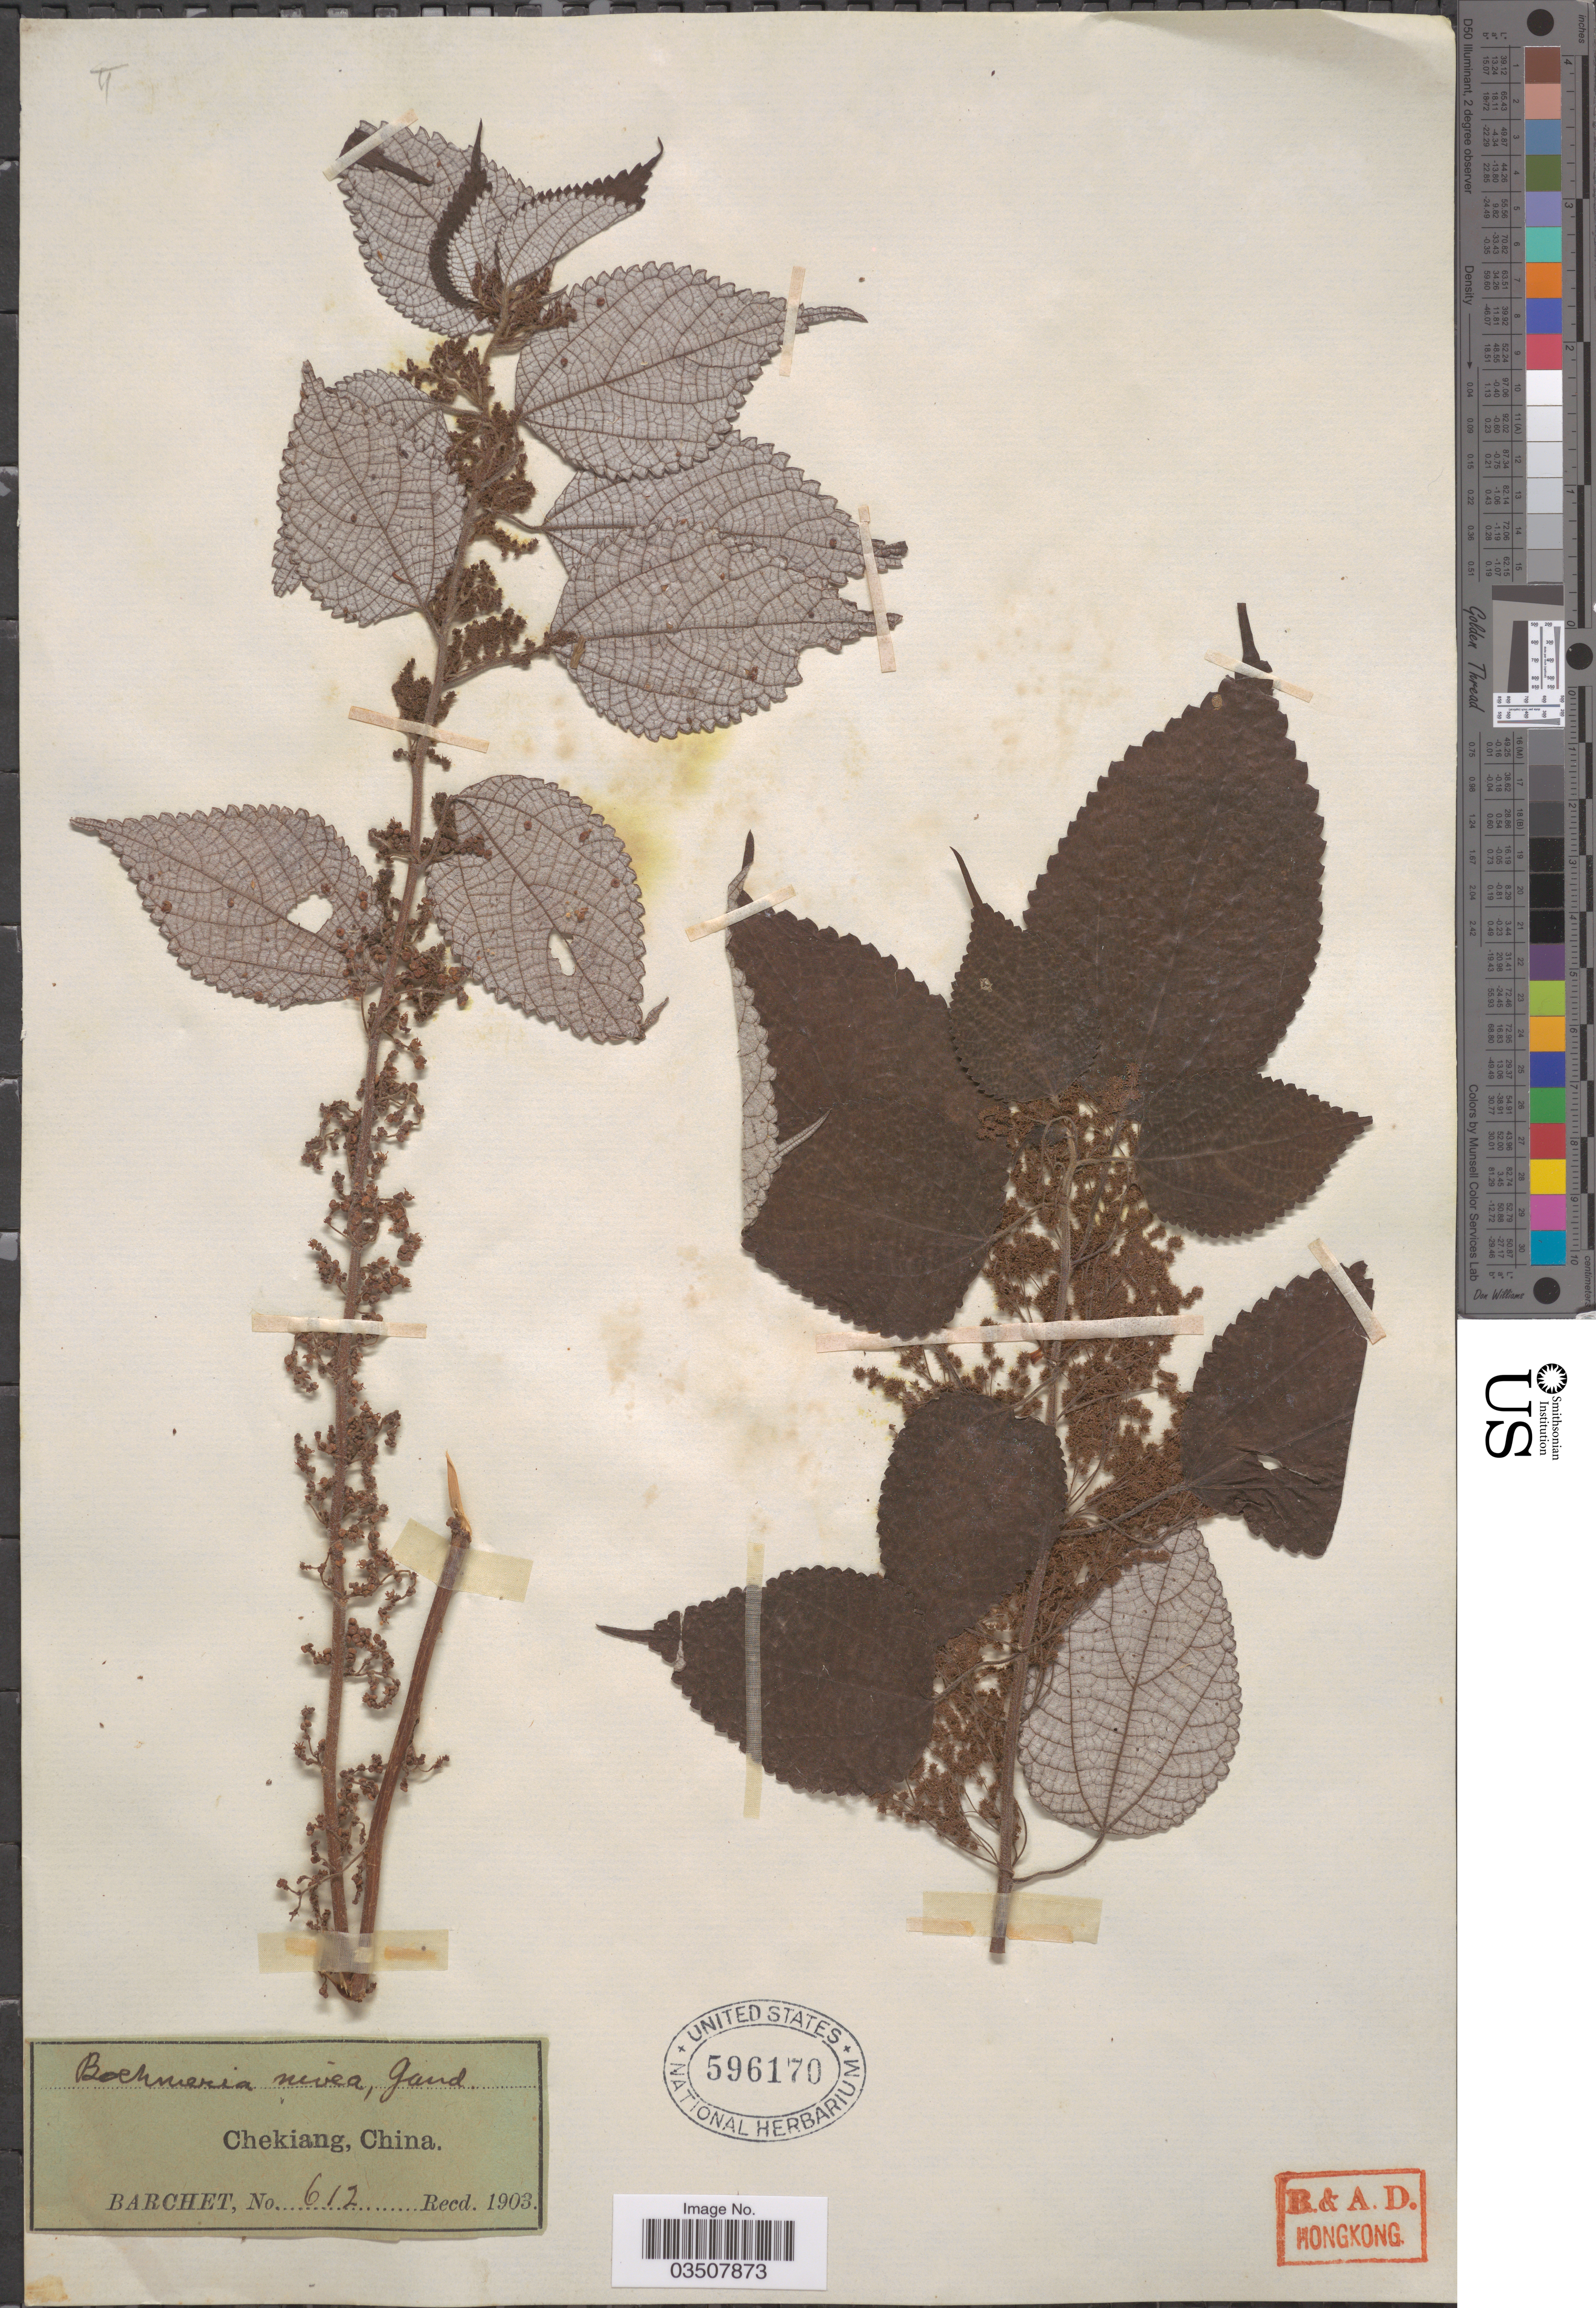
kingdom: Plantae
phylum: Tracheophyta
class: Magnoliopsida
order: Rosales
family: Urticaceae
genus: Boehmeria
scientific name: Boehmeria nivea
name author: (L.) Gaudich.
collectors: Barchet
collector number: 612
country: China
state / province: Zhejiang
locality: Chekiang.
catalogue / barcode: US 596170